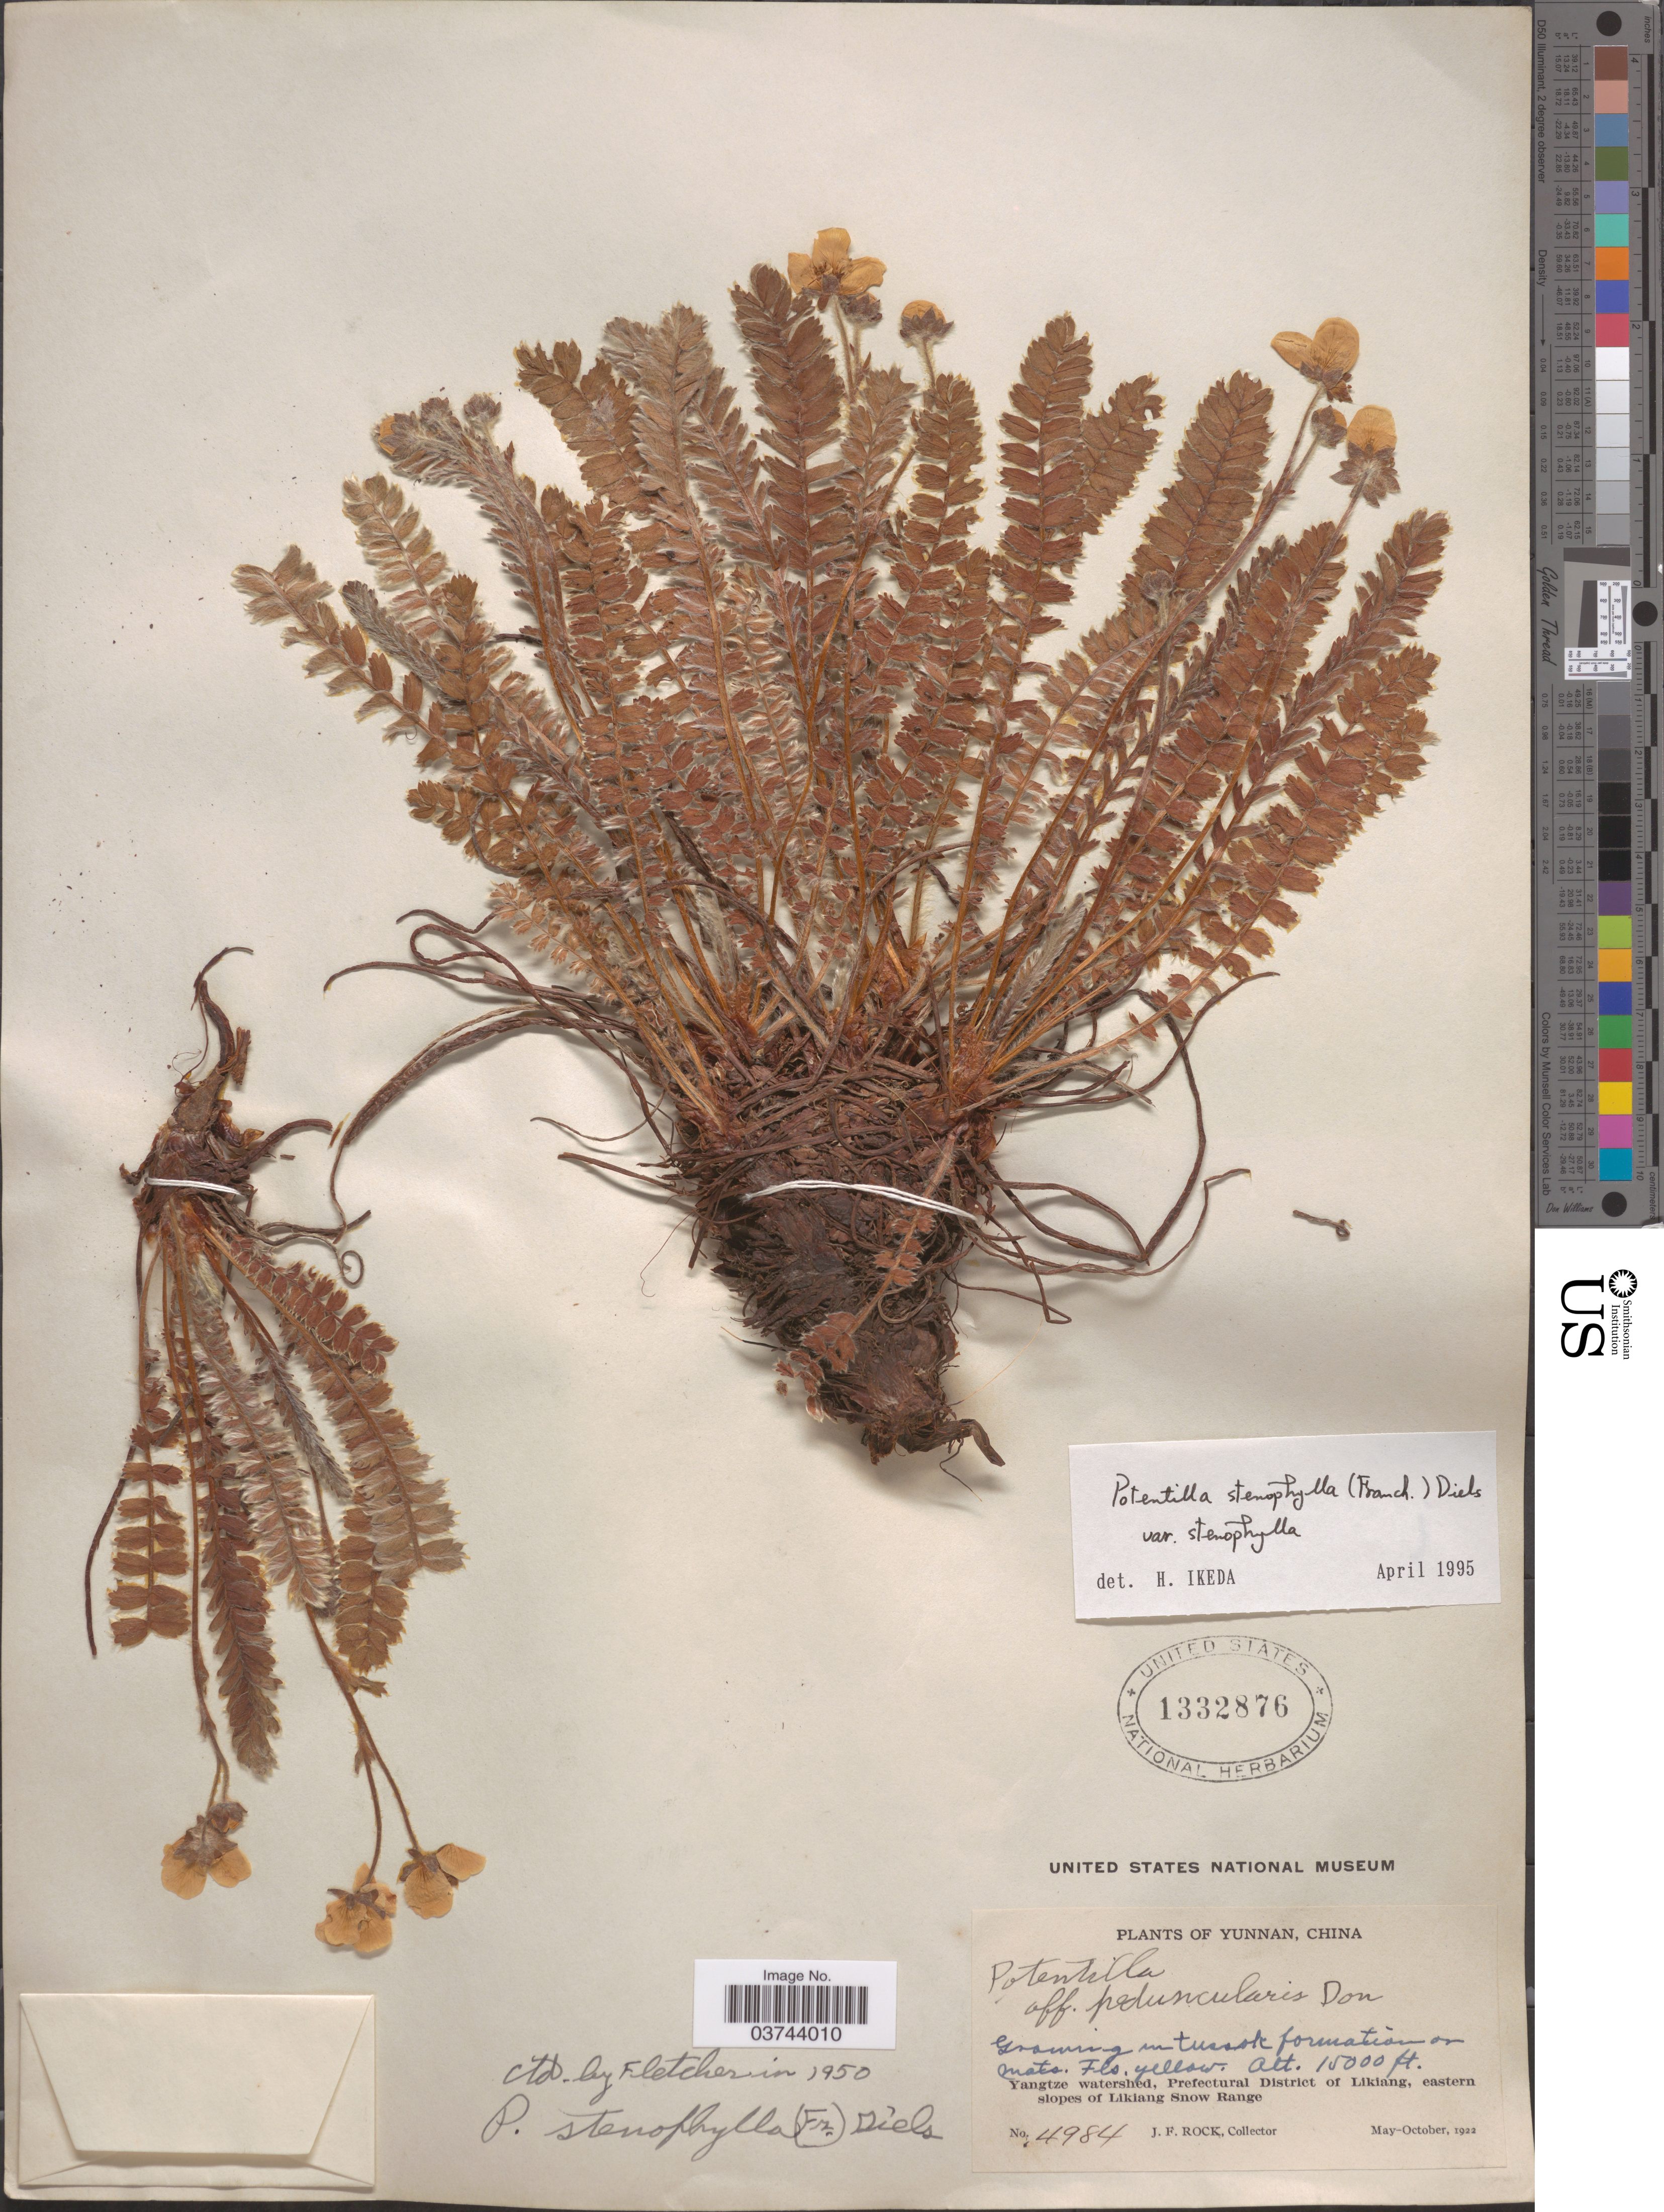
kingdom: Plantae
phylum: Tracheophyta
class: Magnoliopsida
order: Rosales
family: Rosaceae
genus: Potentilla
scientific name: Potentilla stenophylla var. stenophylla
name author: (Franch.) Diels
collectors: J. Rock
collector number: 4984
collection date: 1922-05/1922-10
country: China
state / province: Yunnan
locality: Yangtze watershed, Prefectural District of Likiang, eastern slopes of Likiang Snow Range.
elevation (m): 4572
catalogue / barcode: US 1332876